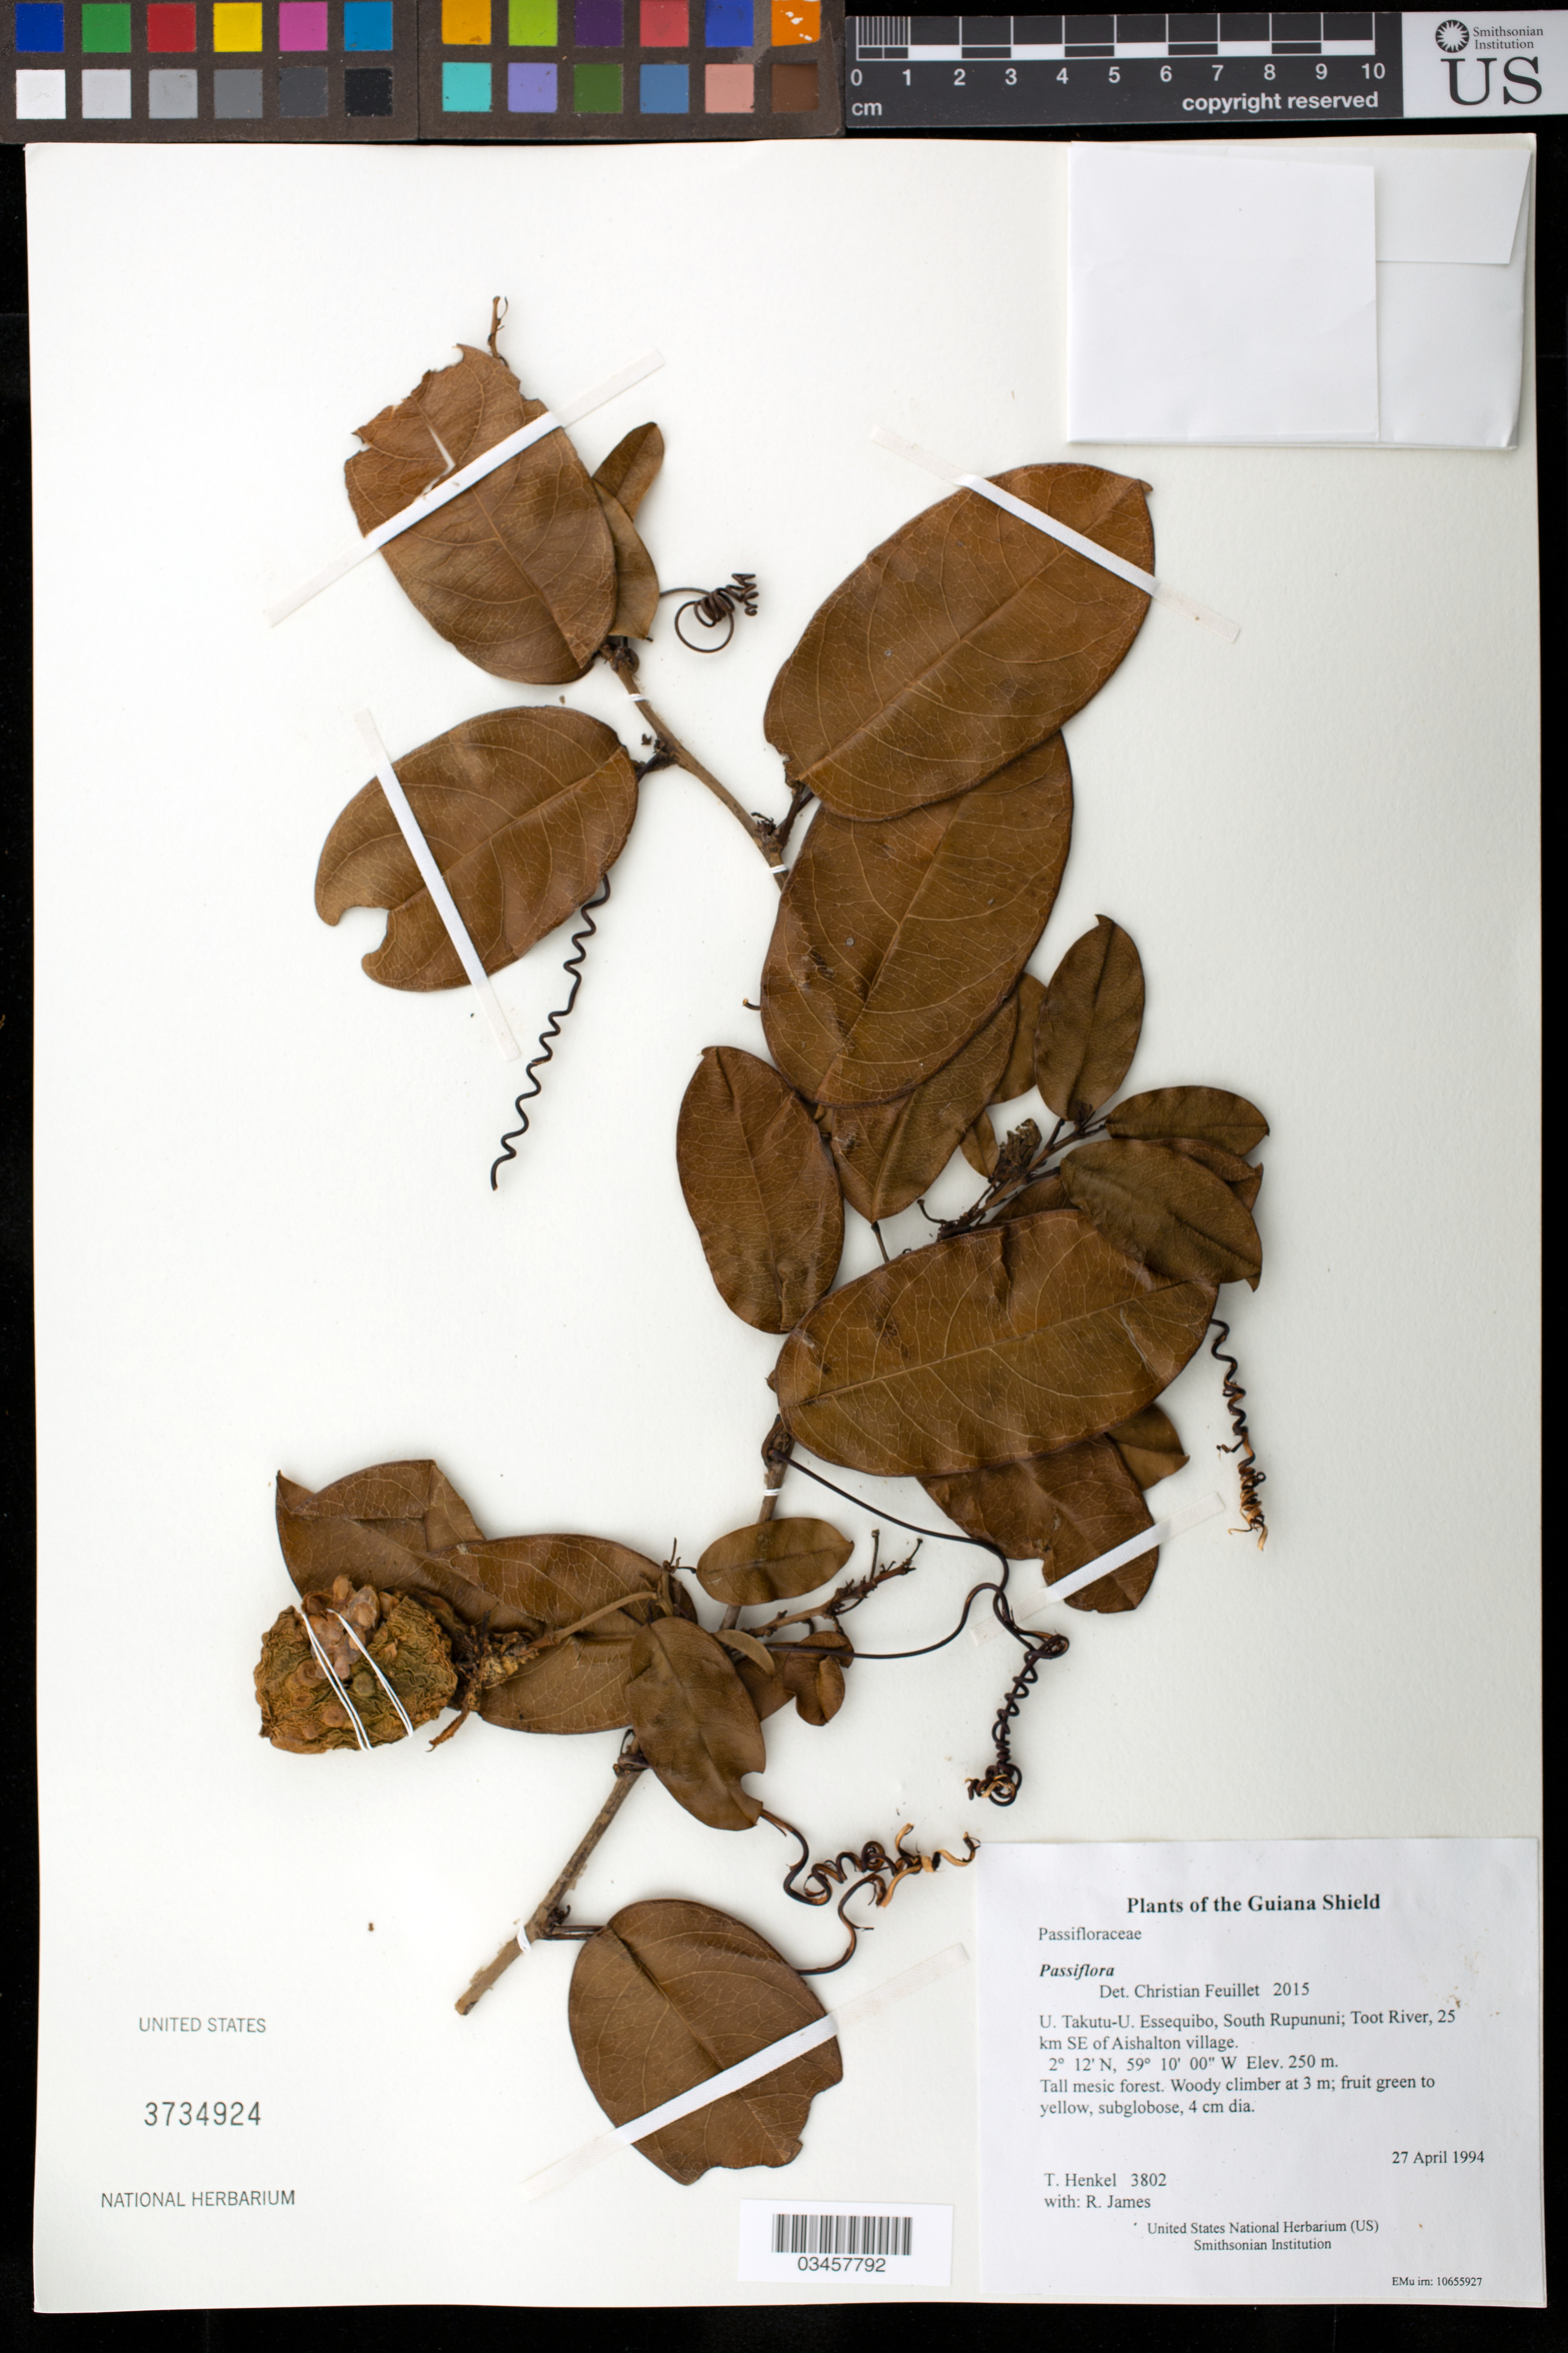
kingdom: Plantae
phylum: Tracheophyta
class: Magnoliopsida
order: Malpighiales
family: Passifloraceae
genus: Passiflora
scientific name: Passiflora nitida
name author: Kunth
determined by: Feuillet, C.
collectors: T. Henkel & R. James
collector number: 3802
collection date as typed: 27 April 1994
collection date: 1994-04-27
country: Guyana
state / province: U. Takutu-U. Essequibo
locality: South Rupununi; Toot River, 25 km SE of Aishalton village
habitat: Tall mesic forest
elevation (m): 250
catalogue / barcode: US 3734924